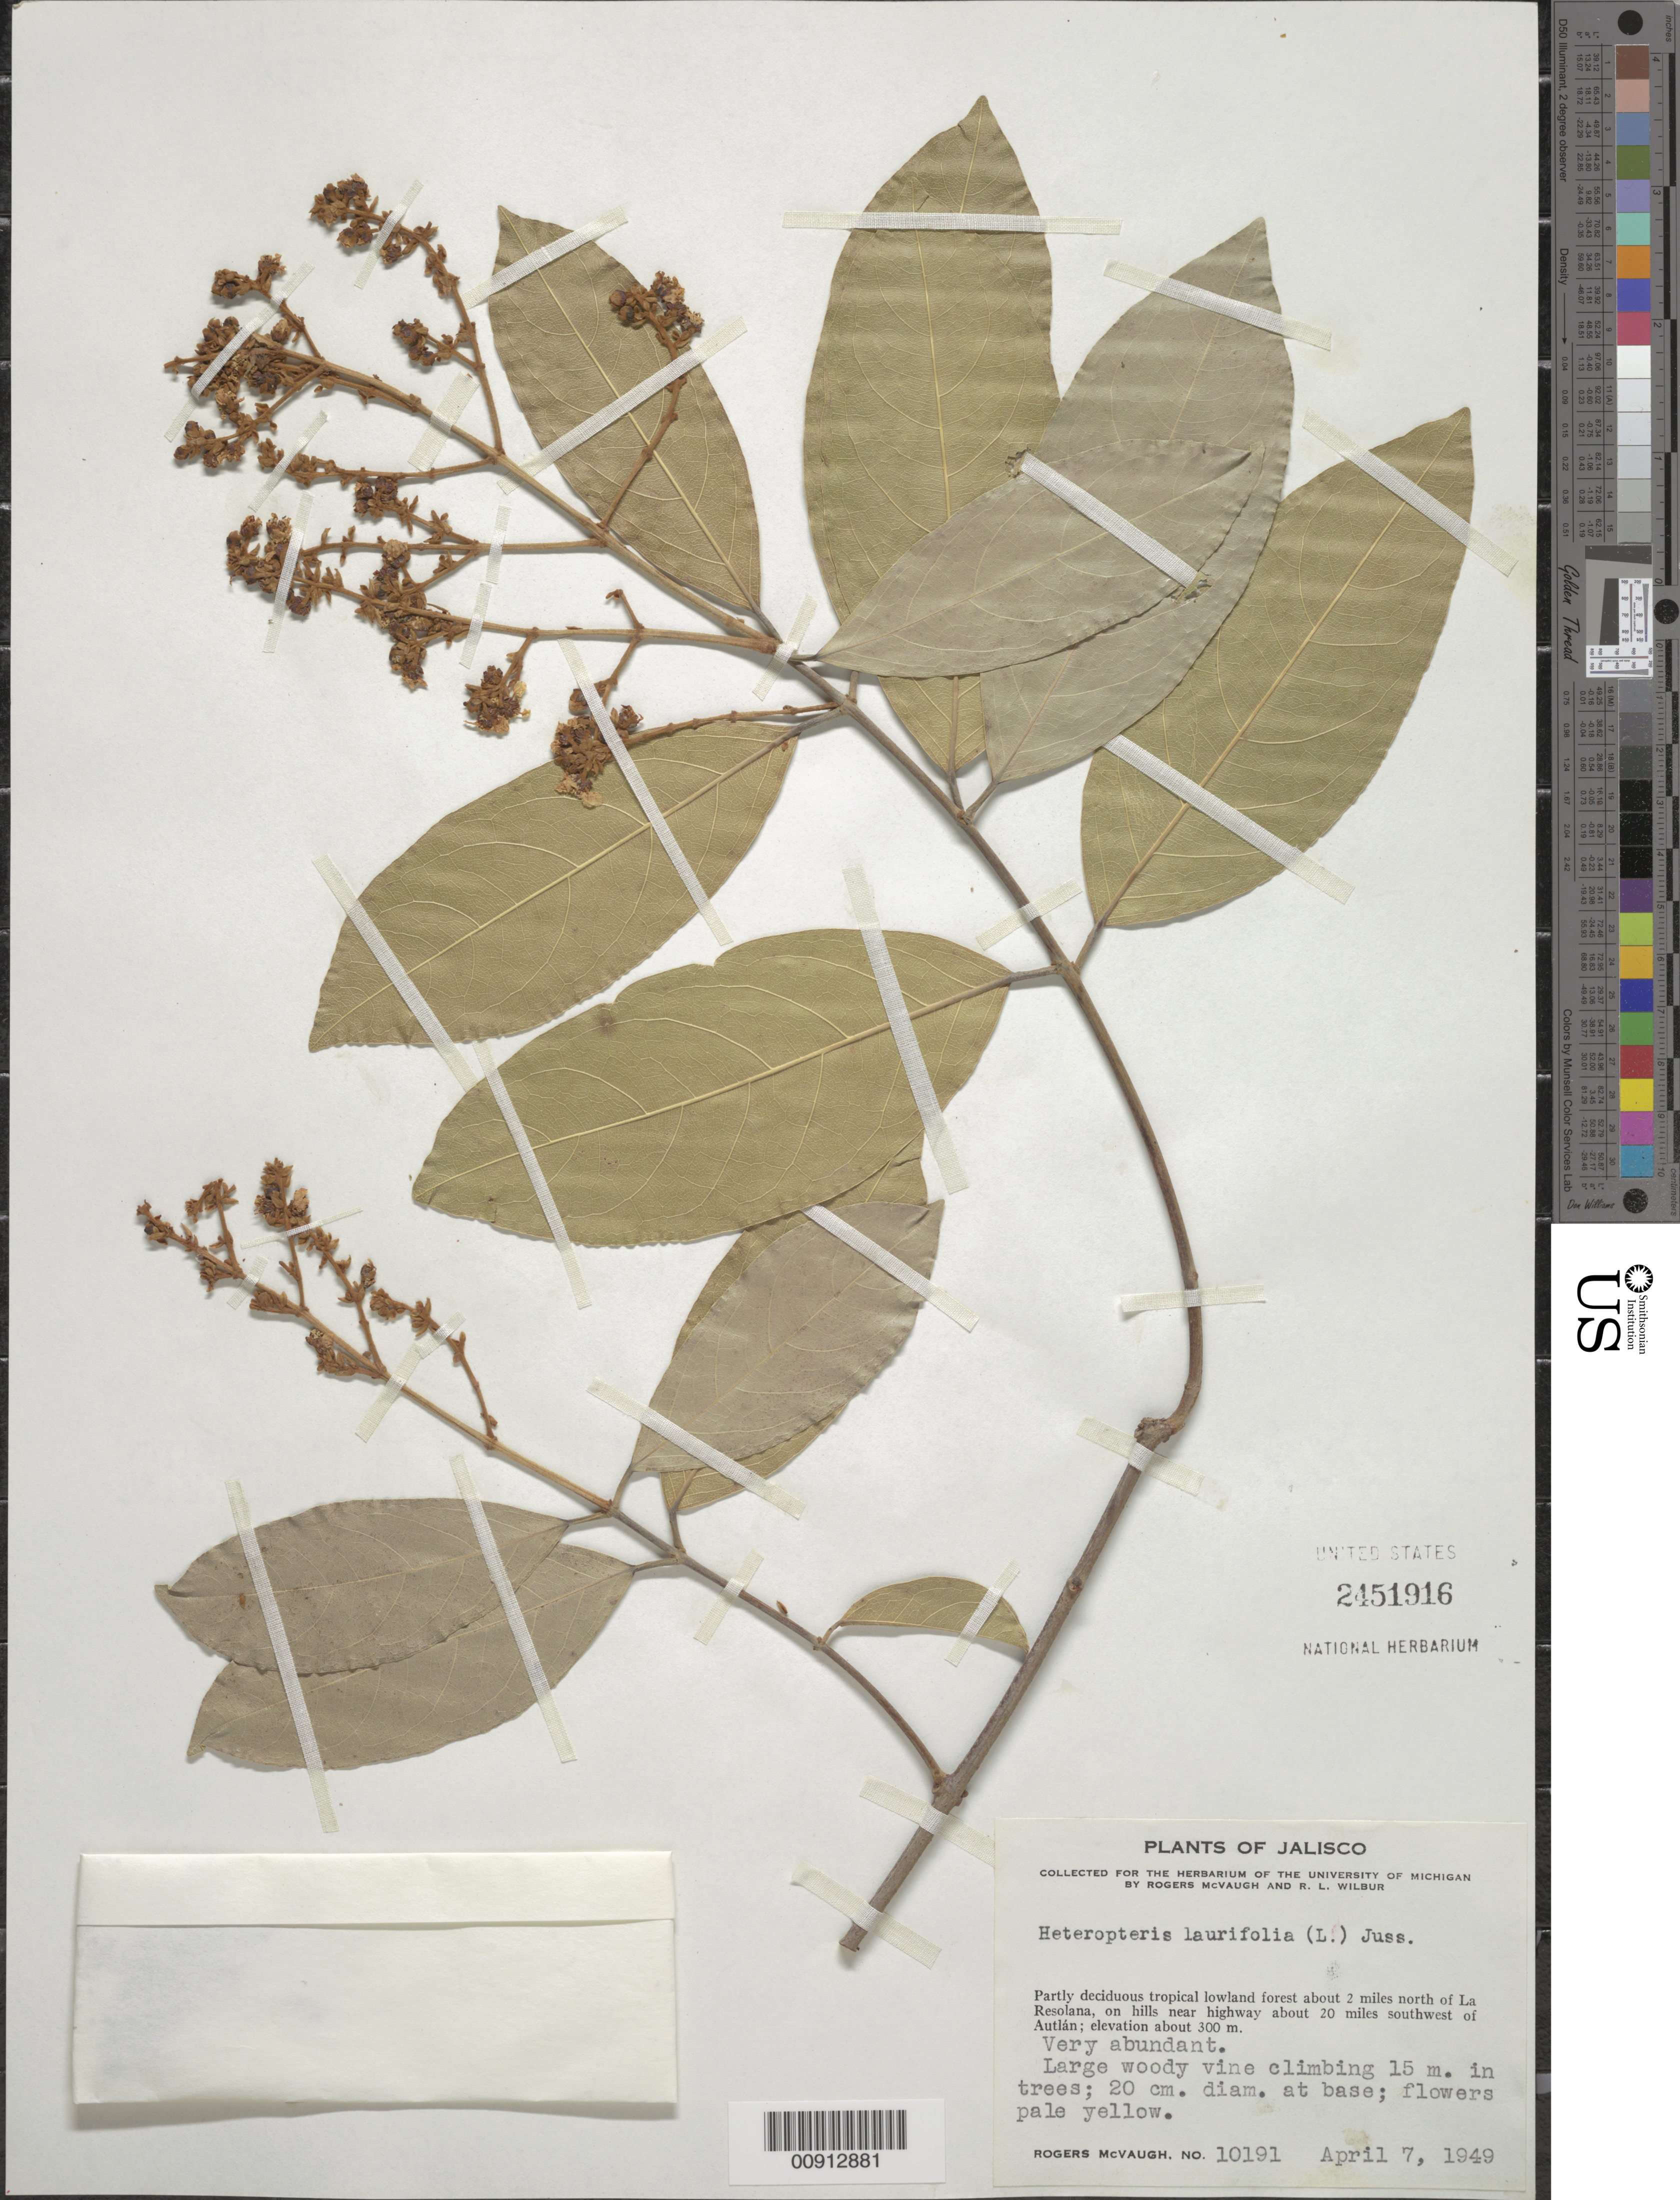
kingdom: Plantae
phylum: Tracheophyta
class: Magnoliopsida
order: Malpighiales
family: Malpighiaceae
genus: Heteropterys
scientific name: Heteropterys laurifolia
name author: (L.) A. Juss.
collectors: R. McVaugh & R. L. Wilbur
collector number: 10191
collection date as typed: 07 Apr 1949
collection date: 1949-04-07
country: Mexico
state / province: Jalisco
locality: Partly deciduous tropical lowland forest about 2 miles north of La Resolana, on hills near highway about 20 miles southwest of Autlán.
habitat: Partly deciduous tropical lowland forest, on hills. Vine climbing in trees.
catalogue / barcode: US 2451916